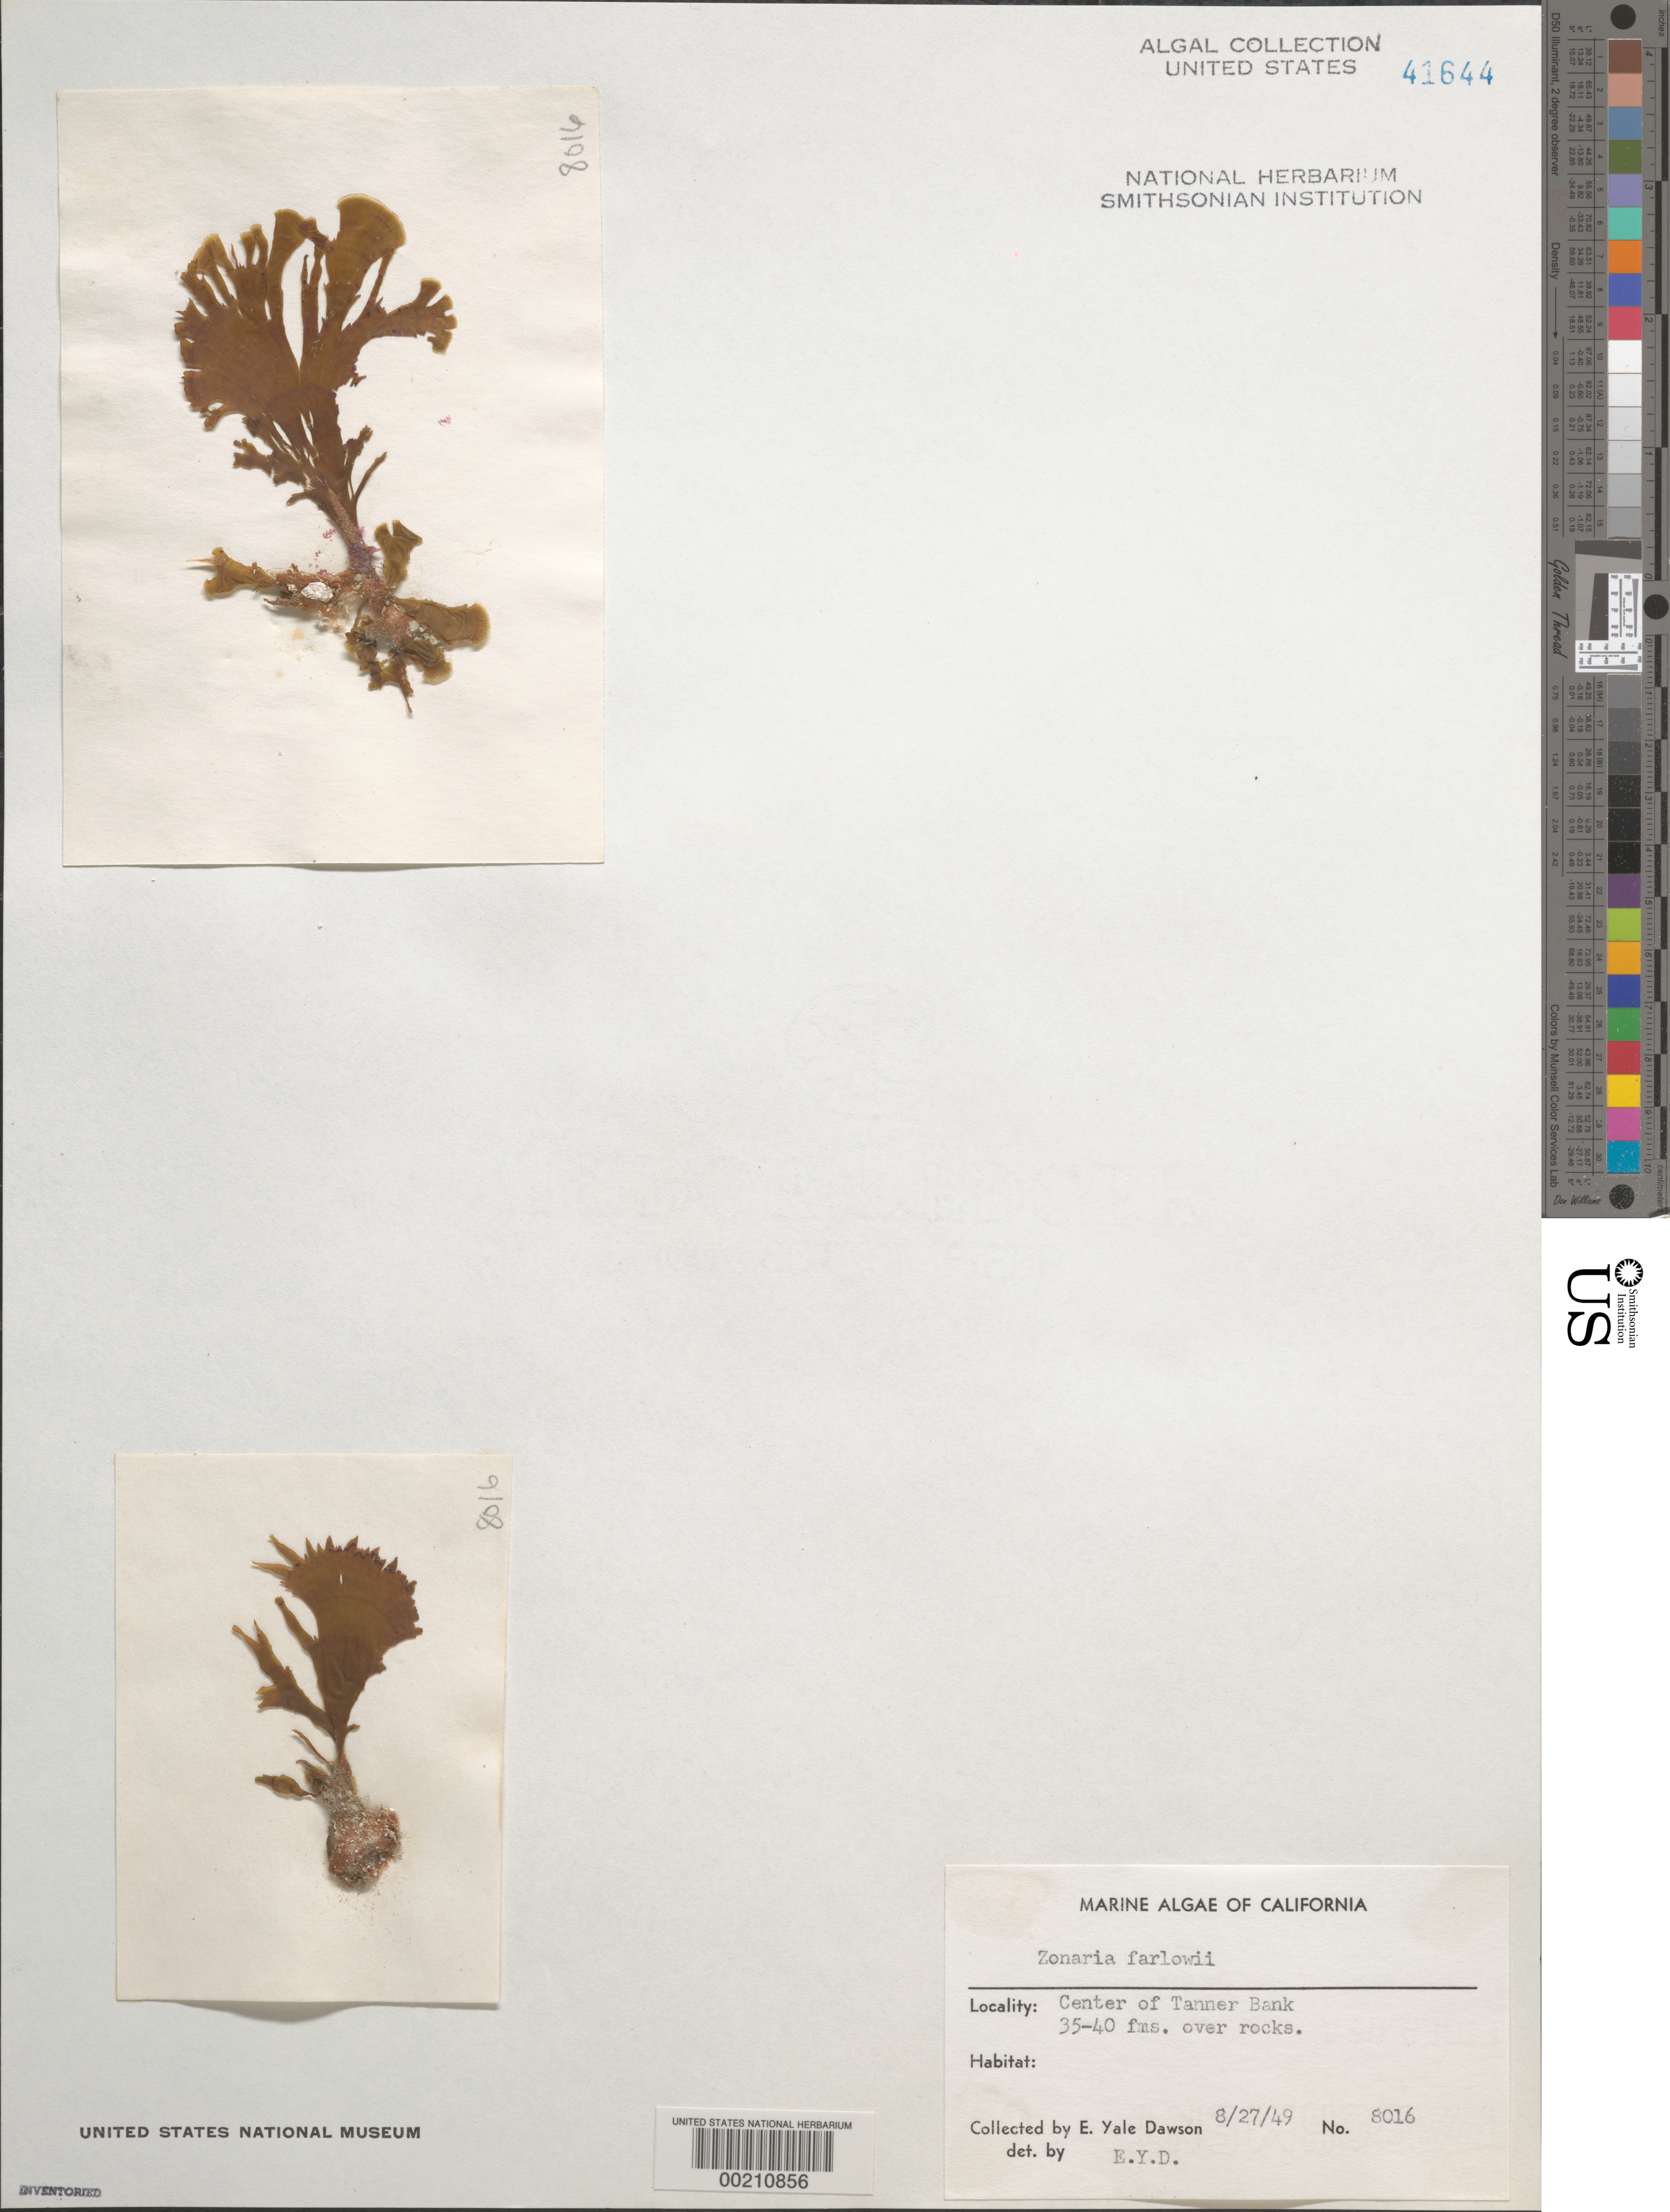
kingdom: Chromista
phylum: Ochrophyta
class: Phaeophyceae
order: Dictyotales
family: Dictyotaceae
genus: Zonaria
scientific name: Zonaria farlowii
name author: Setch. & N.L. Gardner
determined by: Dawson, E. Y.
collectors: E. Y. Dawson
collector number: EYD 8016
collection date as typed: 27 Aug 1949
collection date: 1949-08-27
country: United States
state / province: California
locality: Tanner Bank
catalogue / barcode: US 41644